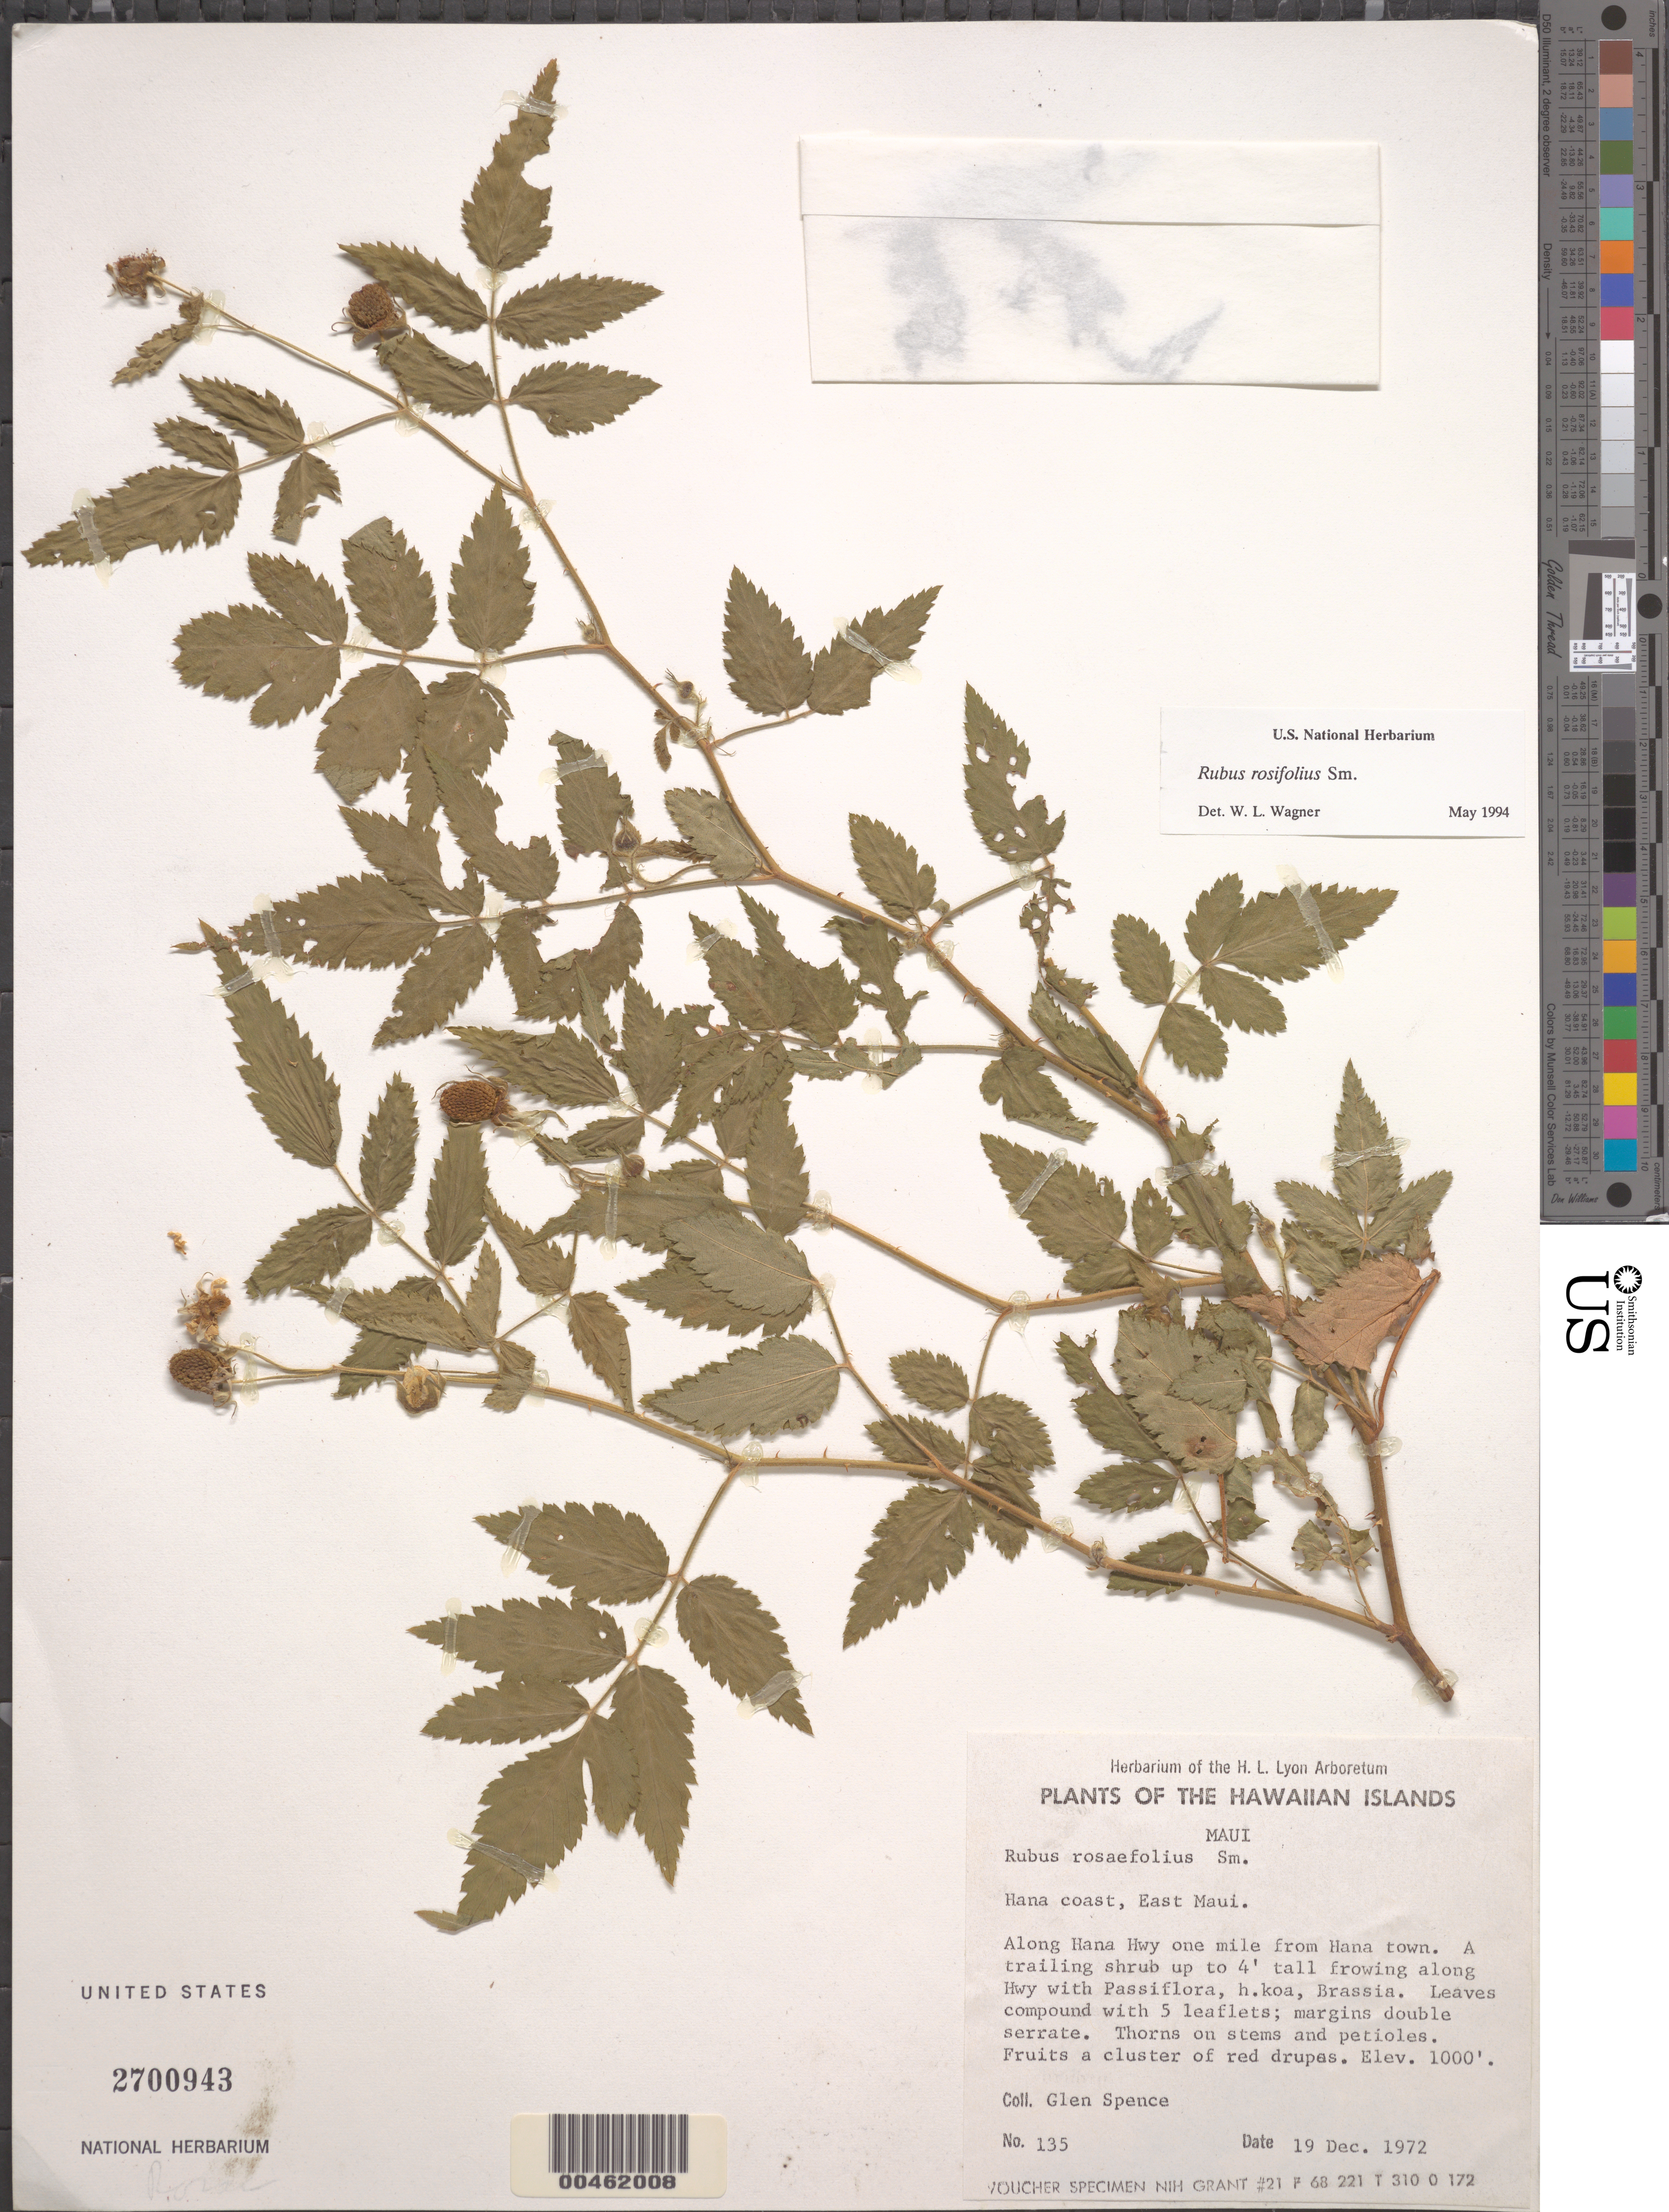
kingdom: Plantae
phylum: Tracheophyta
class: Magnoliopsida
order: Rosales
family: Rosaceae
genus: Rubus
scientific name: Rubus rosifolius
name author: Sm.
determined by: Wagner, W. L., (BOT), Smithsonian Institution - National Museum of Natural History (UNITED STATES)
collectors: G. Spence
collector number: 135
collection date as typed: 19 Dec 1972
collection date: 1972-12-19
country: United States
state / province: Hawaii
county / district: Maui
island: Maui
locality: Hana coast, E Maui, along Hana Hwy one mi from Hana Town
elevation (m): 305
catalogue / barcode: US 2700943